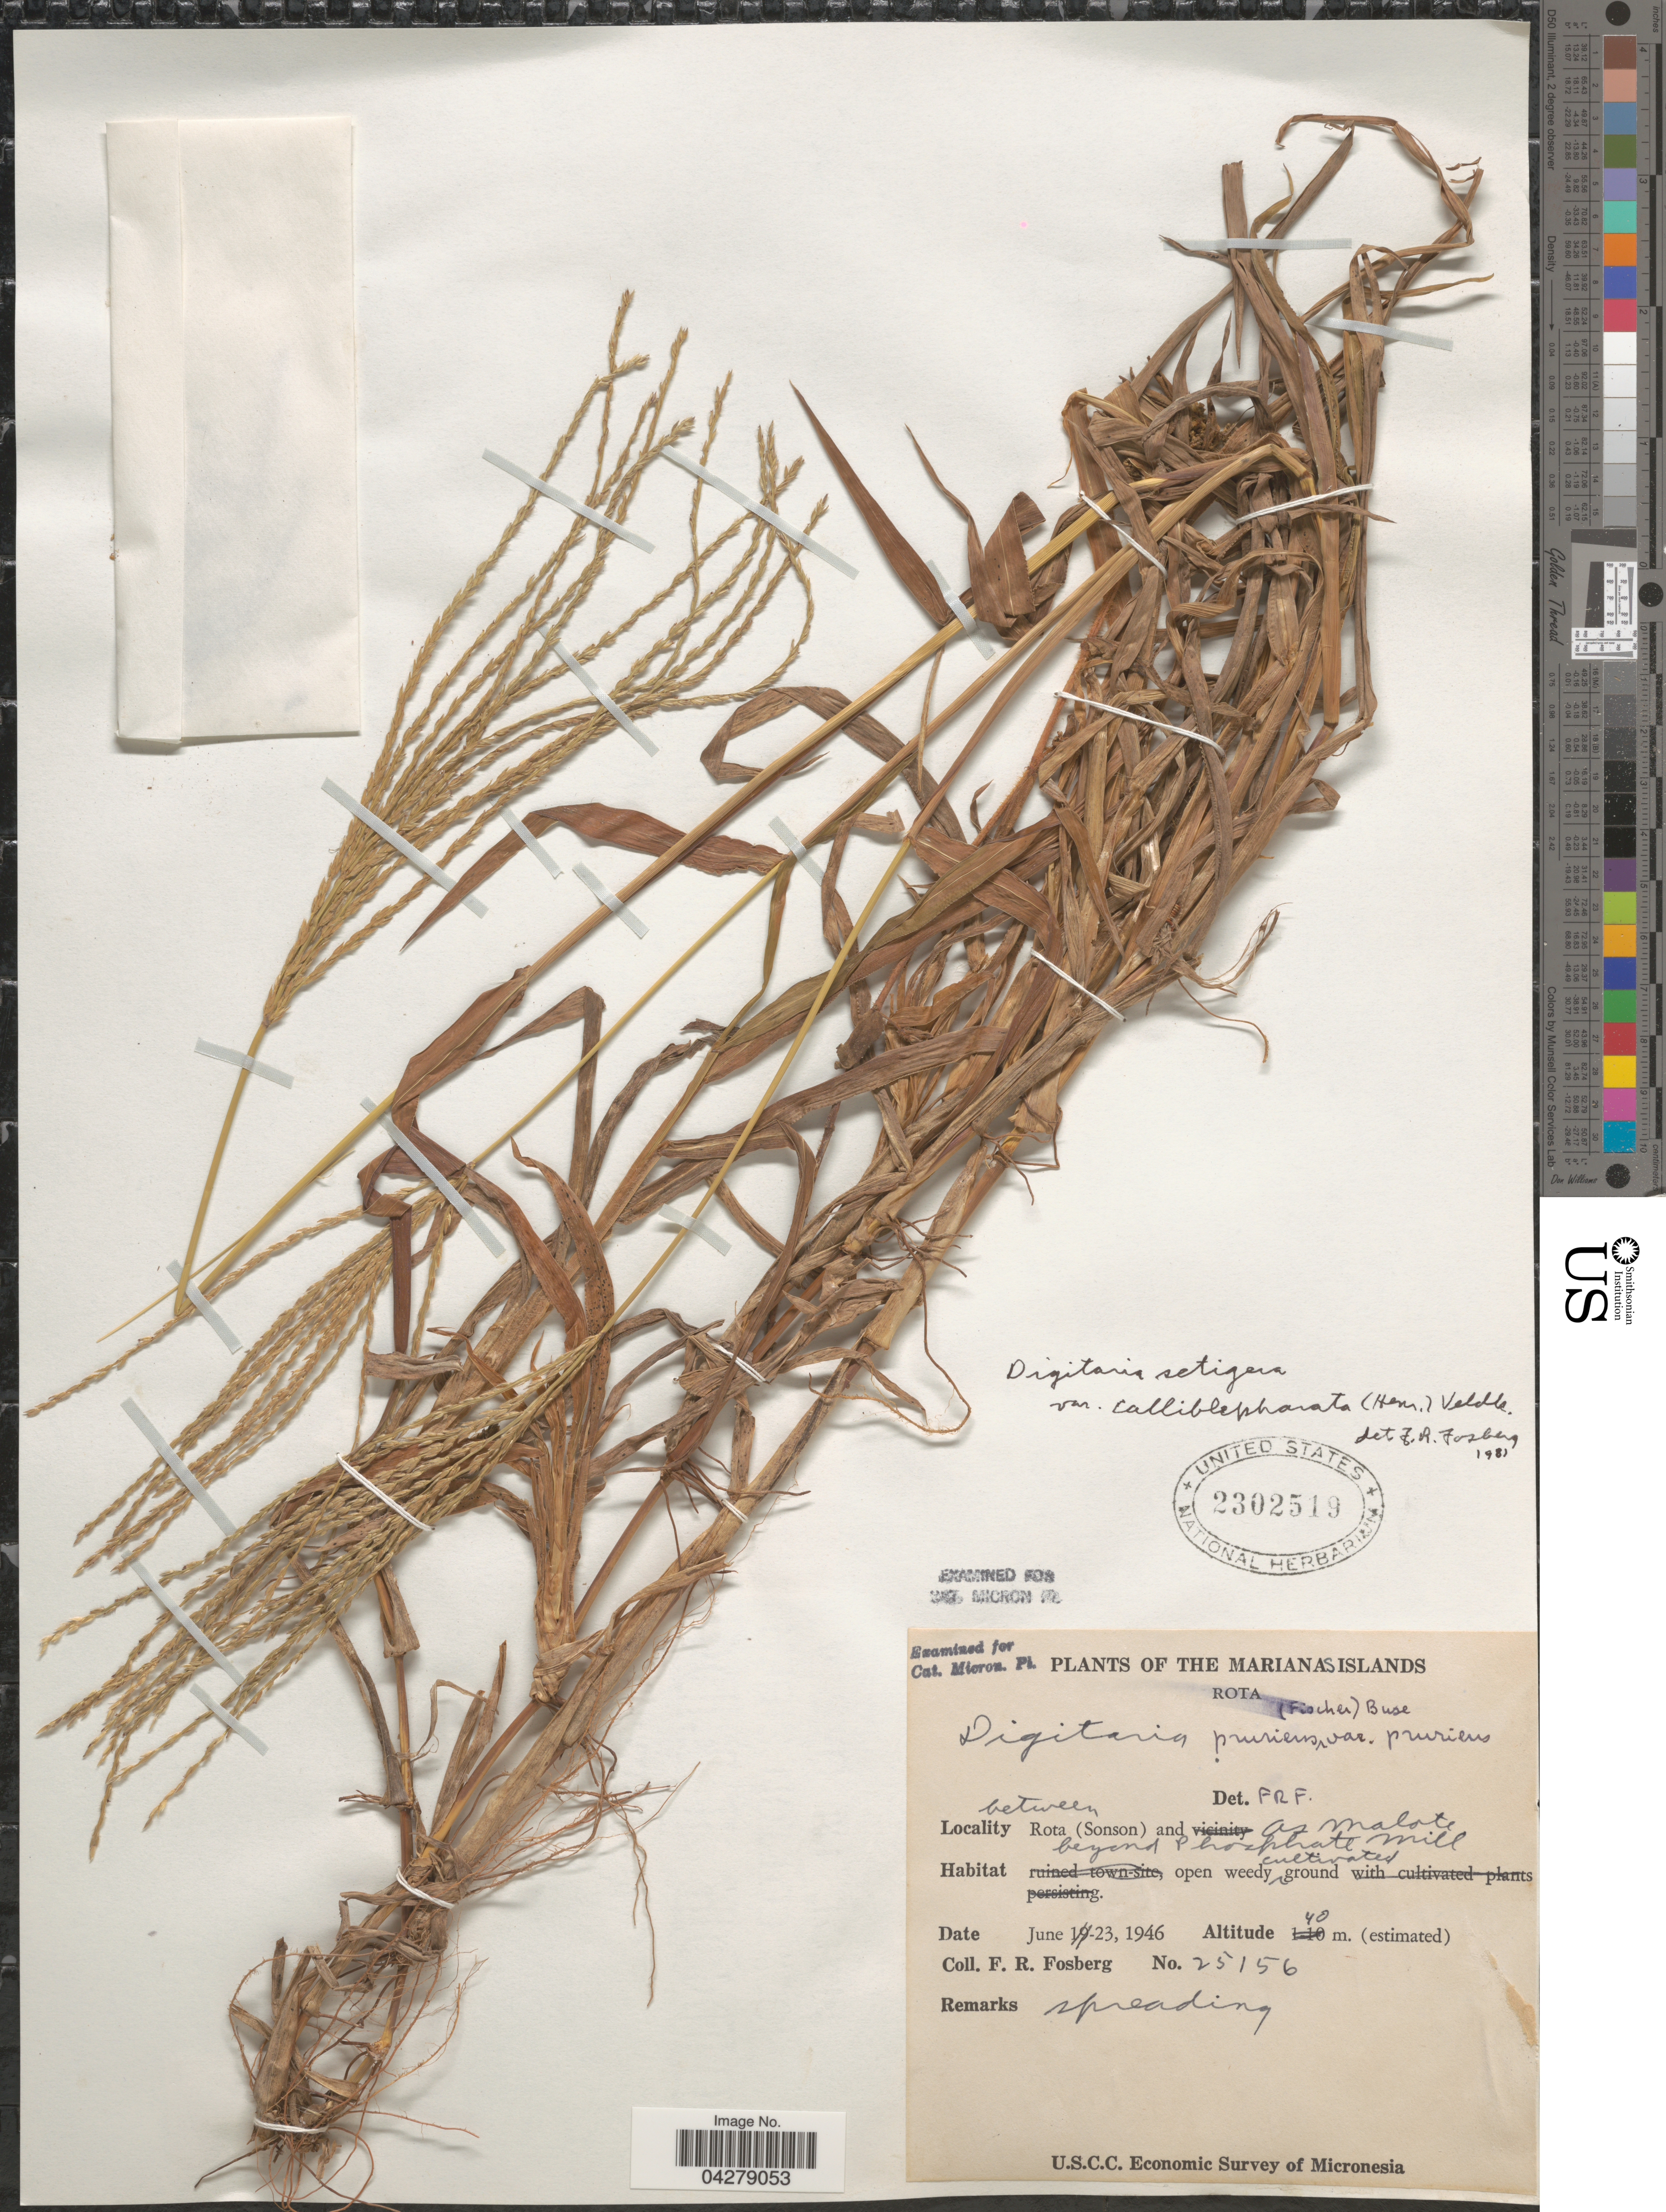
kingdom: Plantae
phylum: Tracheophyta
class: Liliopsida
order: Poales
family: Poaceae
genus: Digitaria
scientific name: Digitaria setigera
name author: Roth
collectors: F. R. Fosberg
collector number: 25156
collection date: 1946-06-23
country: Northern Mariana Islands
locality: Marianas Islands. Rota. Between Rota (Sonson) and at Malote beyond Phosphate Mill. U.S.C.C. Economic Survey of Micronesia.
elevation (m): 40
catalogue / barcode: US 2302519